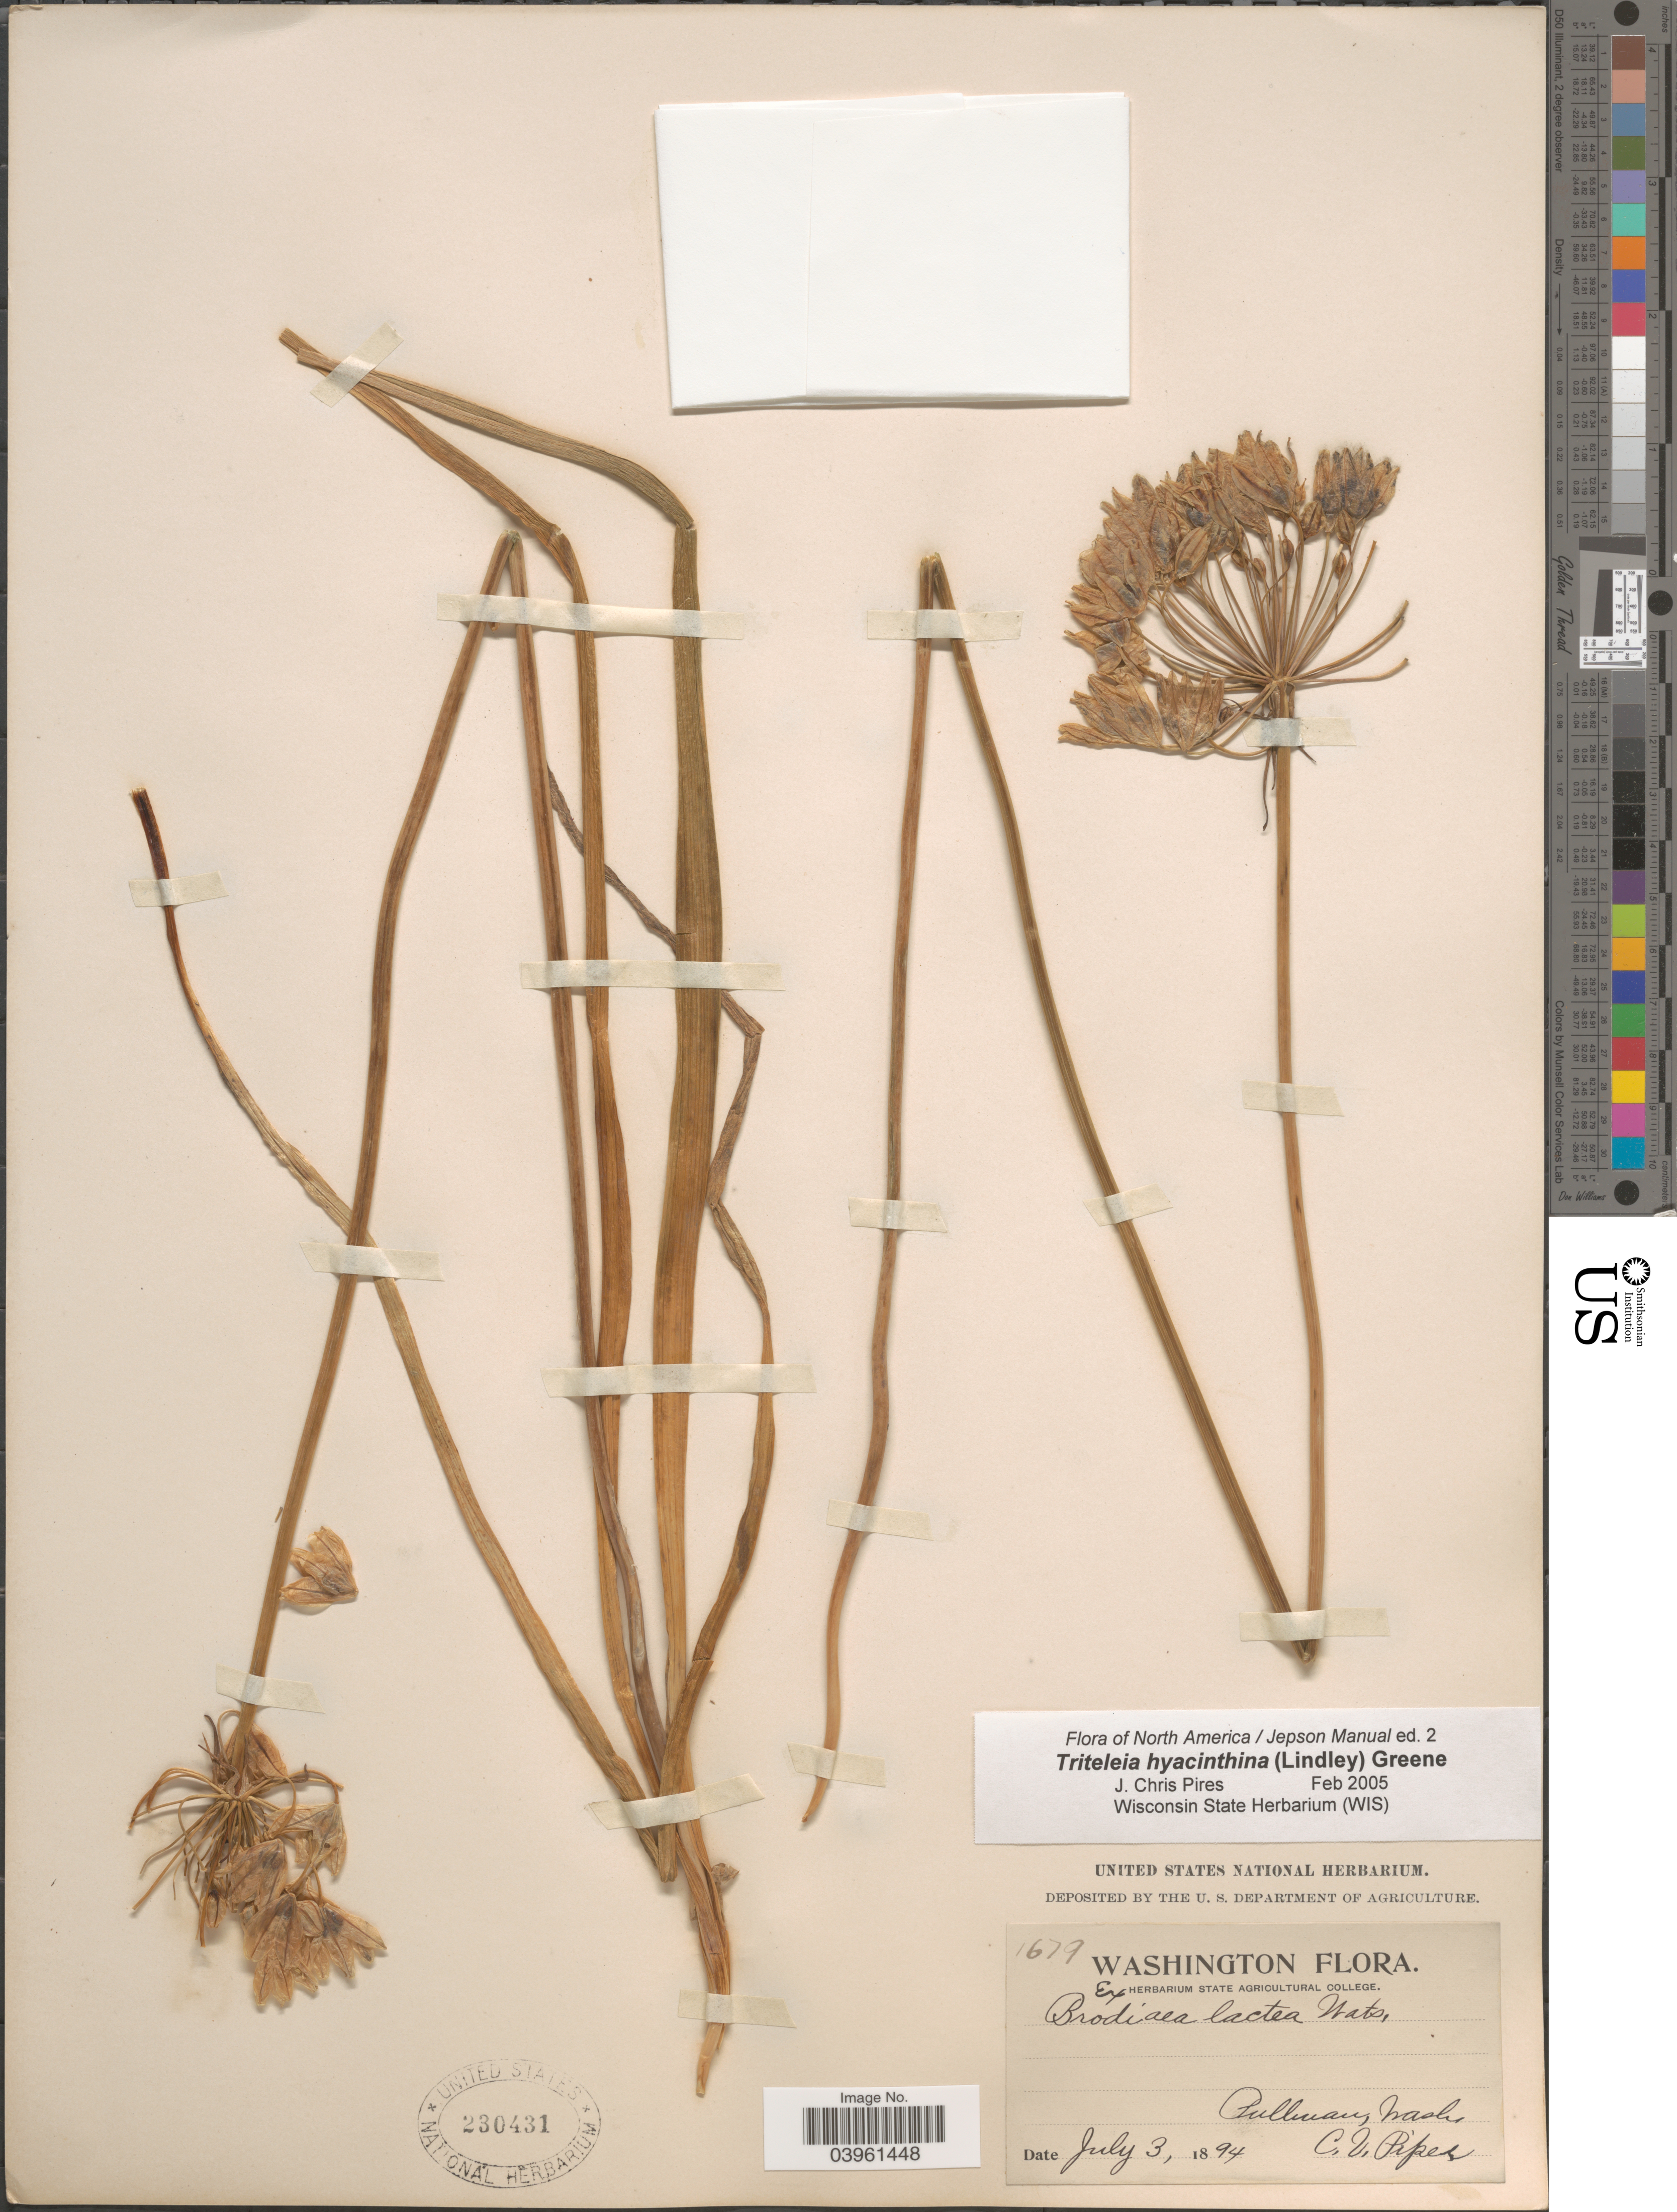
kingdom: Plantae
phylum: Tracheophyta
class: Liliopsida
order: Asparagales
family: Asparagaceae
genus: Triteleia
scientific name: Triteleia hyacinthina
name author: (Lindl.) Greene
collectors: C. V. Piper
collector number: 1679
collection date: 1894-07-03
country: United States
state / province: Washington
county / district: Whitman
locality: Pullman.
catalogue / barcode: US 230431